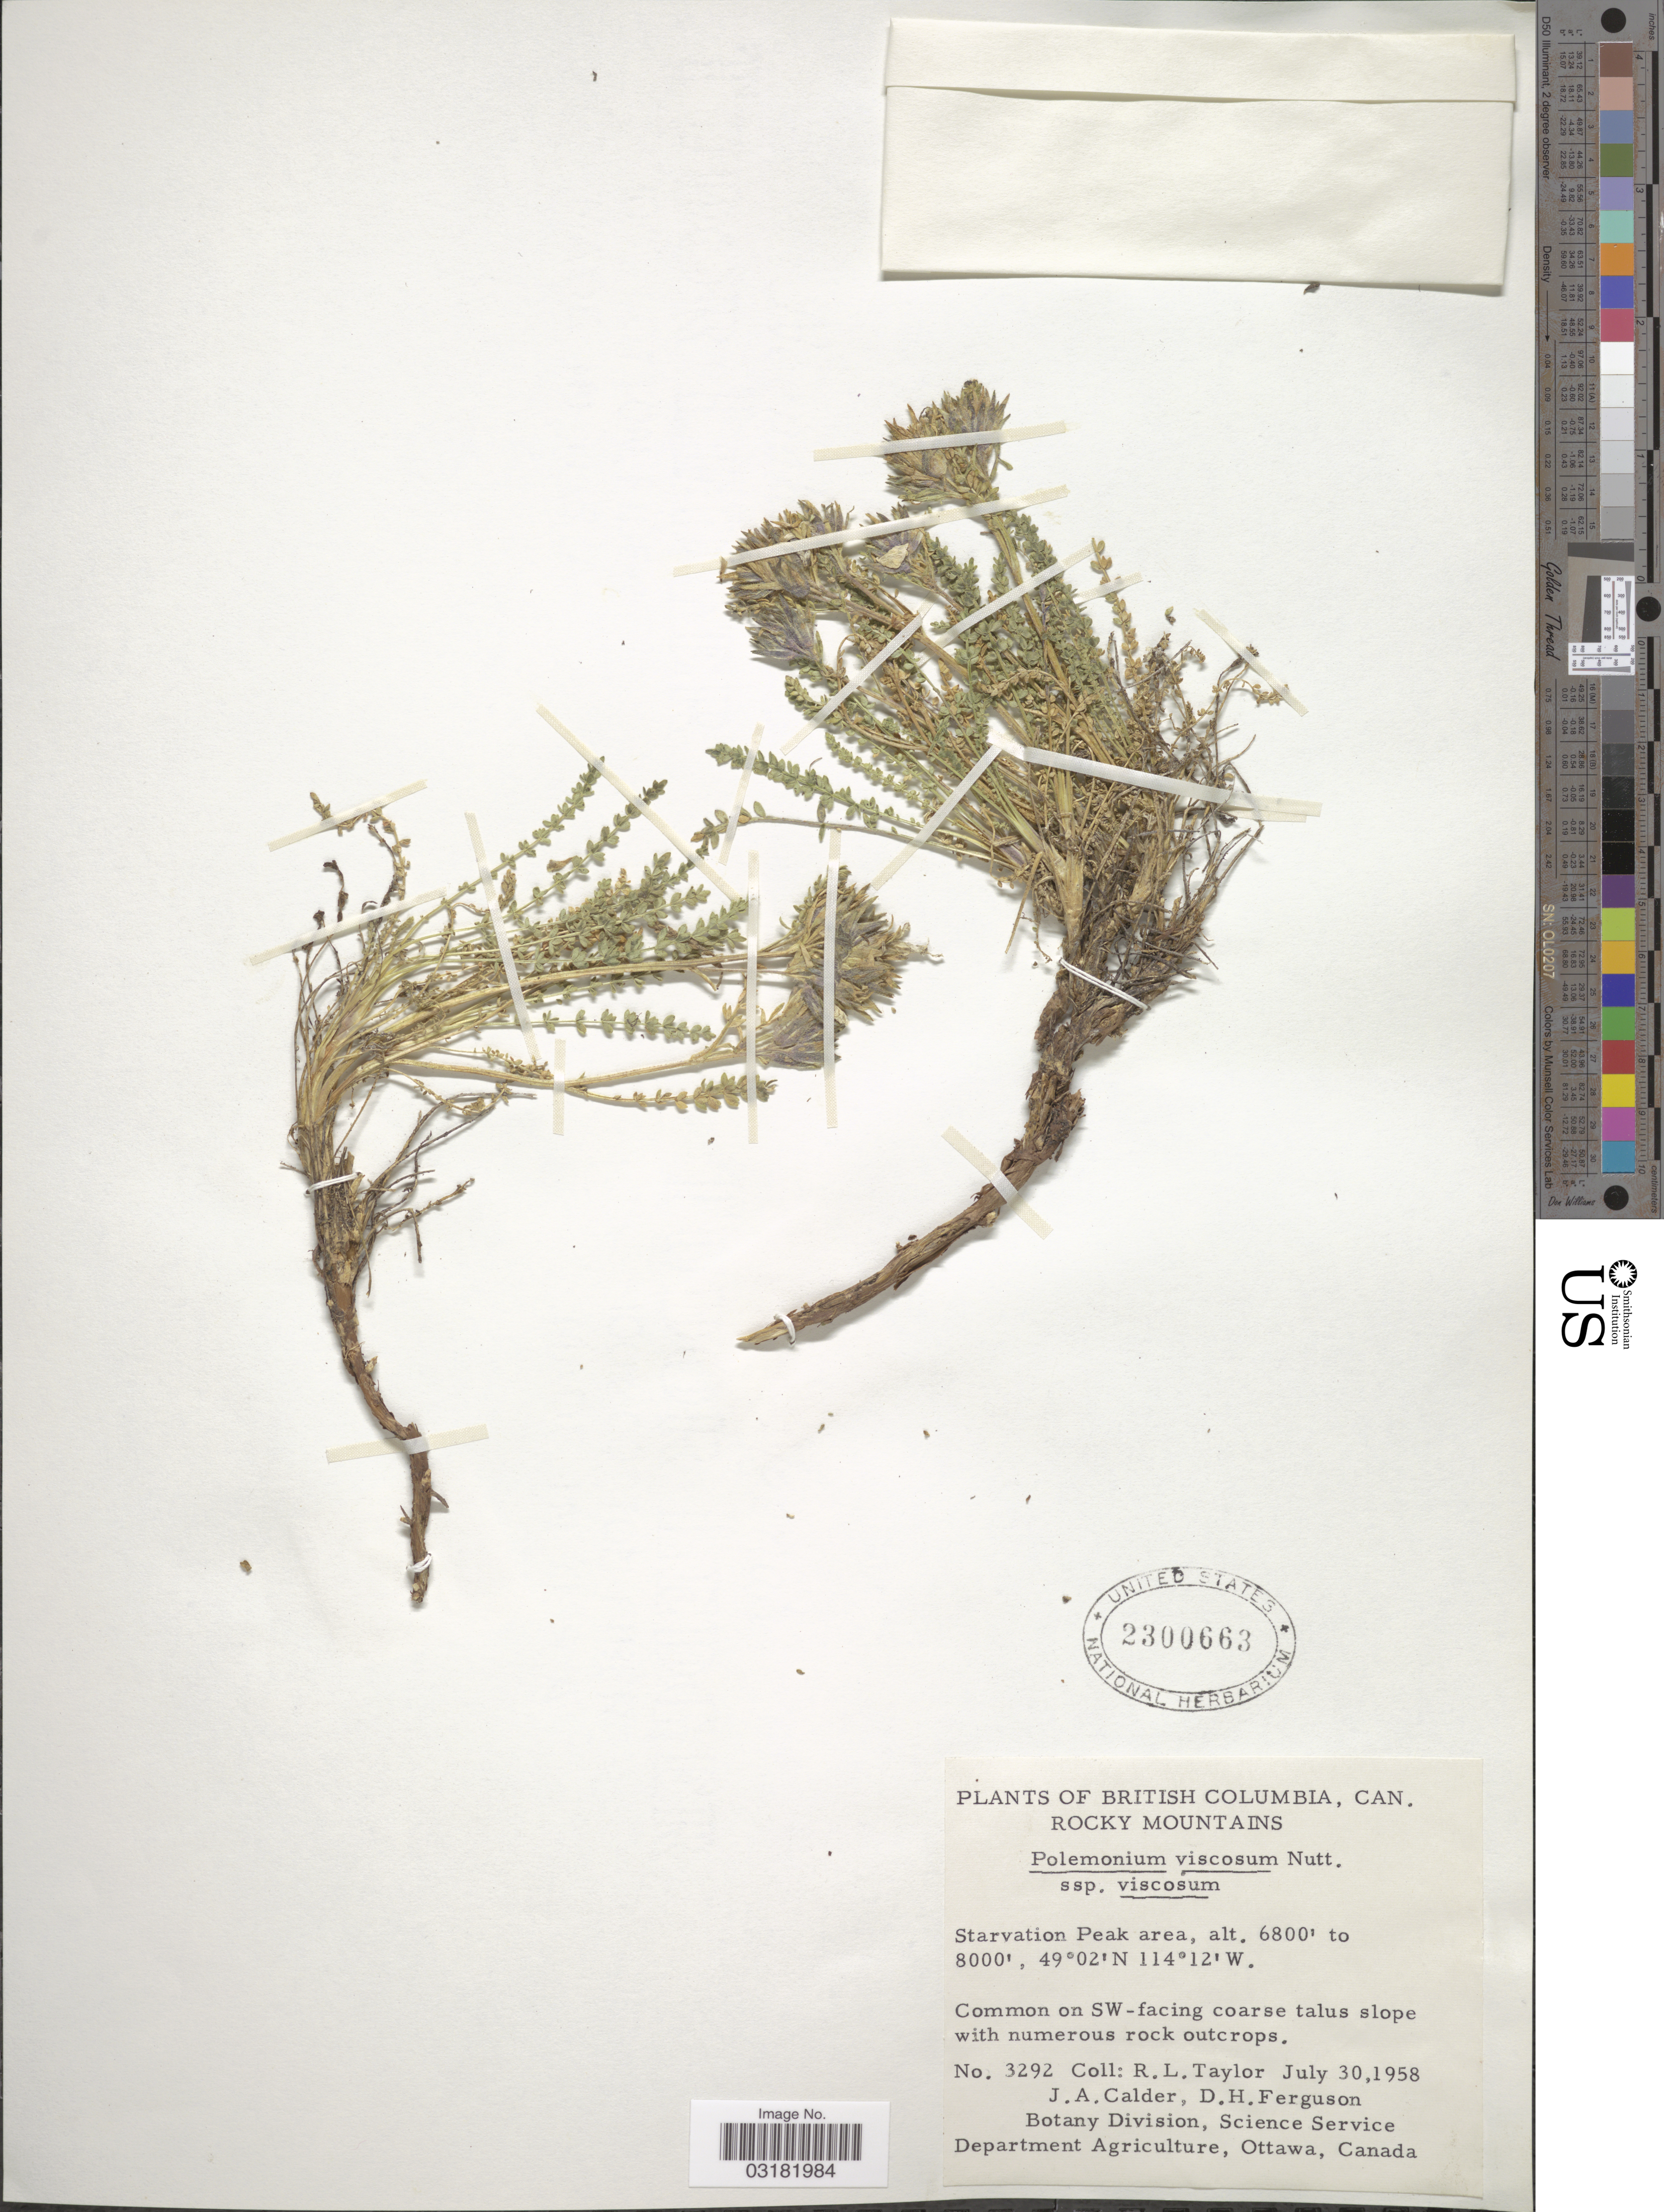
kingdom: Plantae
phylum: Tracheophyta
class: Magnoliopsida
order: Ericales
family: Polemoniaceae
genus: Polemonium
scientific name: Polemonium viscosum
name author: Nutt.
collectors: R. Taylor, J. A. Calder & D. Ferguson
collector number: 3292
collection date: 1958-07-30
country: Canada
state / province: British Columbia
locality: Rocky Mountains, Starvation Peak area, Common on SW-facing coarse talus slope with numerous rock outcrops.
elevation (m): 2073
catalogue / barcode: US 2300663